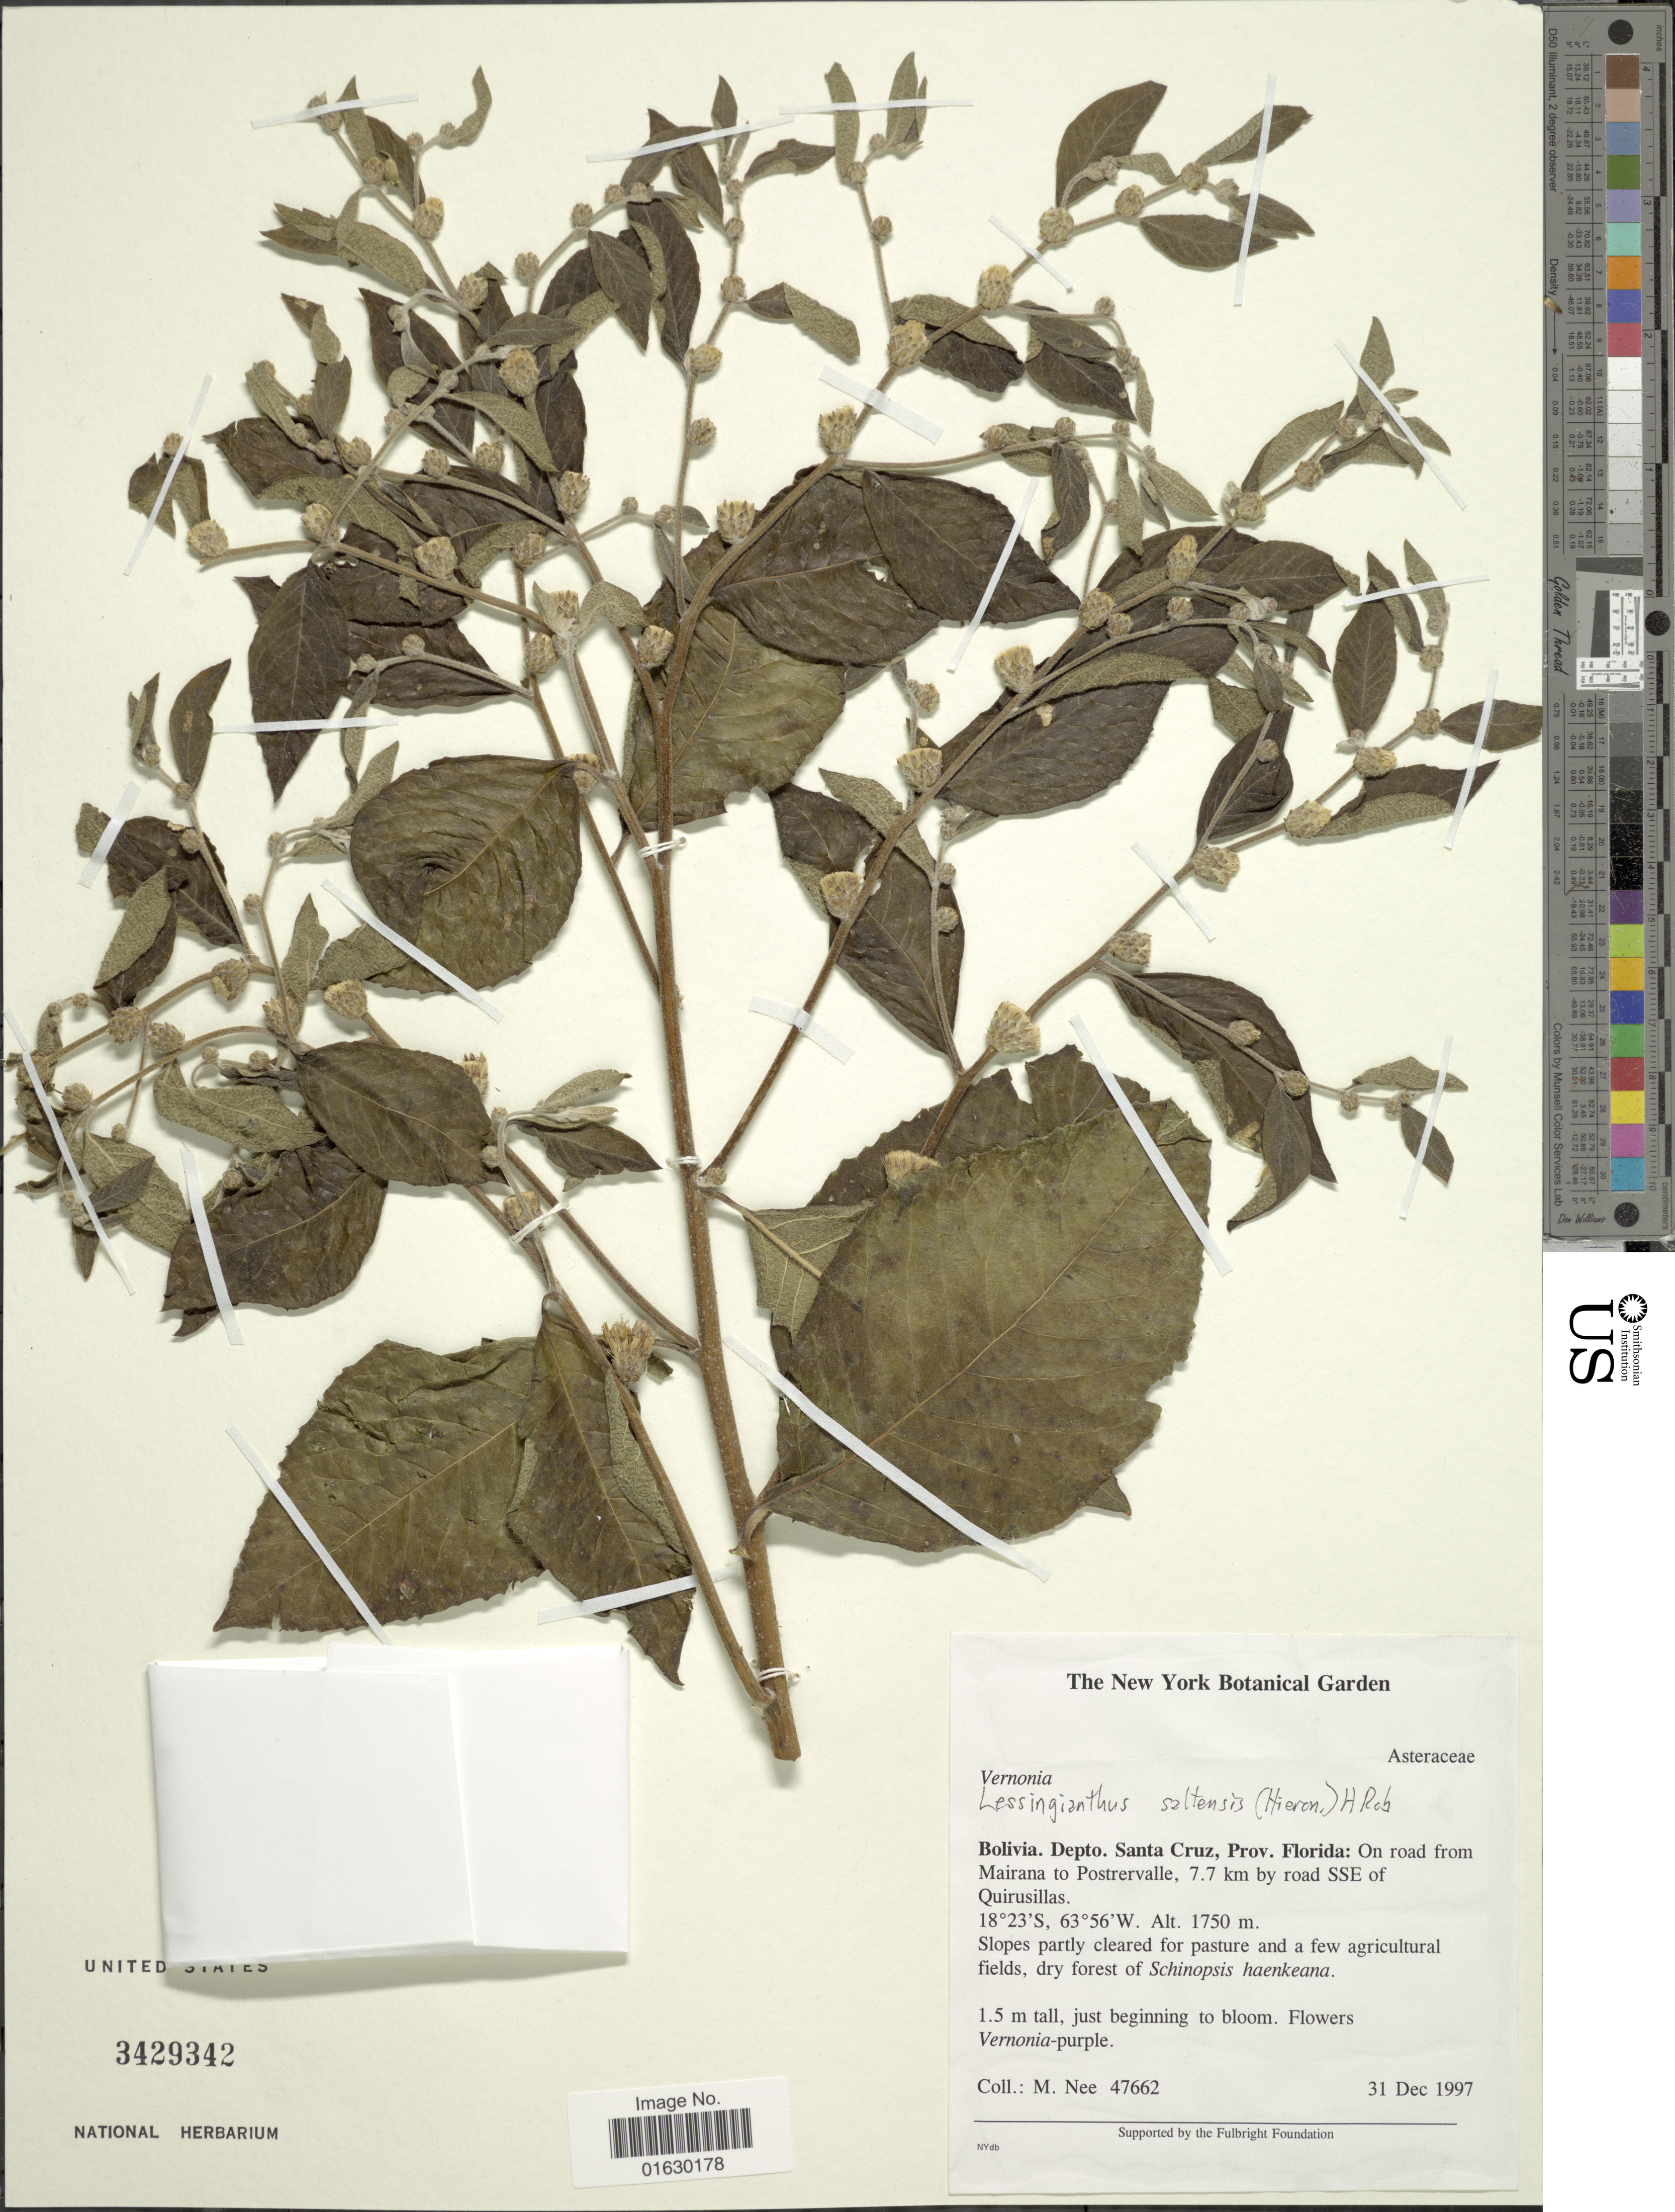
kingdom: Plantae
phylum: Tracheophyta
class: Magnoliopsida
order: Asterales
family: Asteraceae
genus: Lessingianthus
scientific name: Lessingianthus saltensis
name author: (Hieron.) H. Rob.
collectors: M. Nee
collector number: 47662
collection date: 1997-12-31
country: Bolivia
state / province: Santa Cruz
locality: Depto. Santa Cruz, Prov. Florida, on road from Mairana to Postrervalle, 7.7 km by road SSE of Quirusillas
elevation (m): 1750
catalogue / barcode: US 3429342